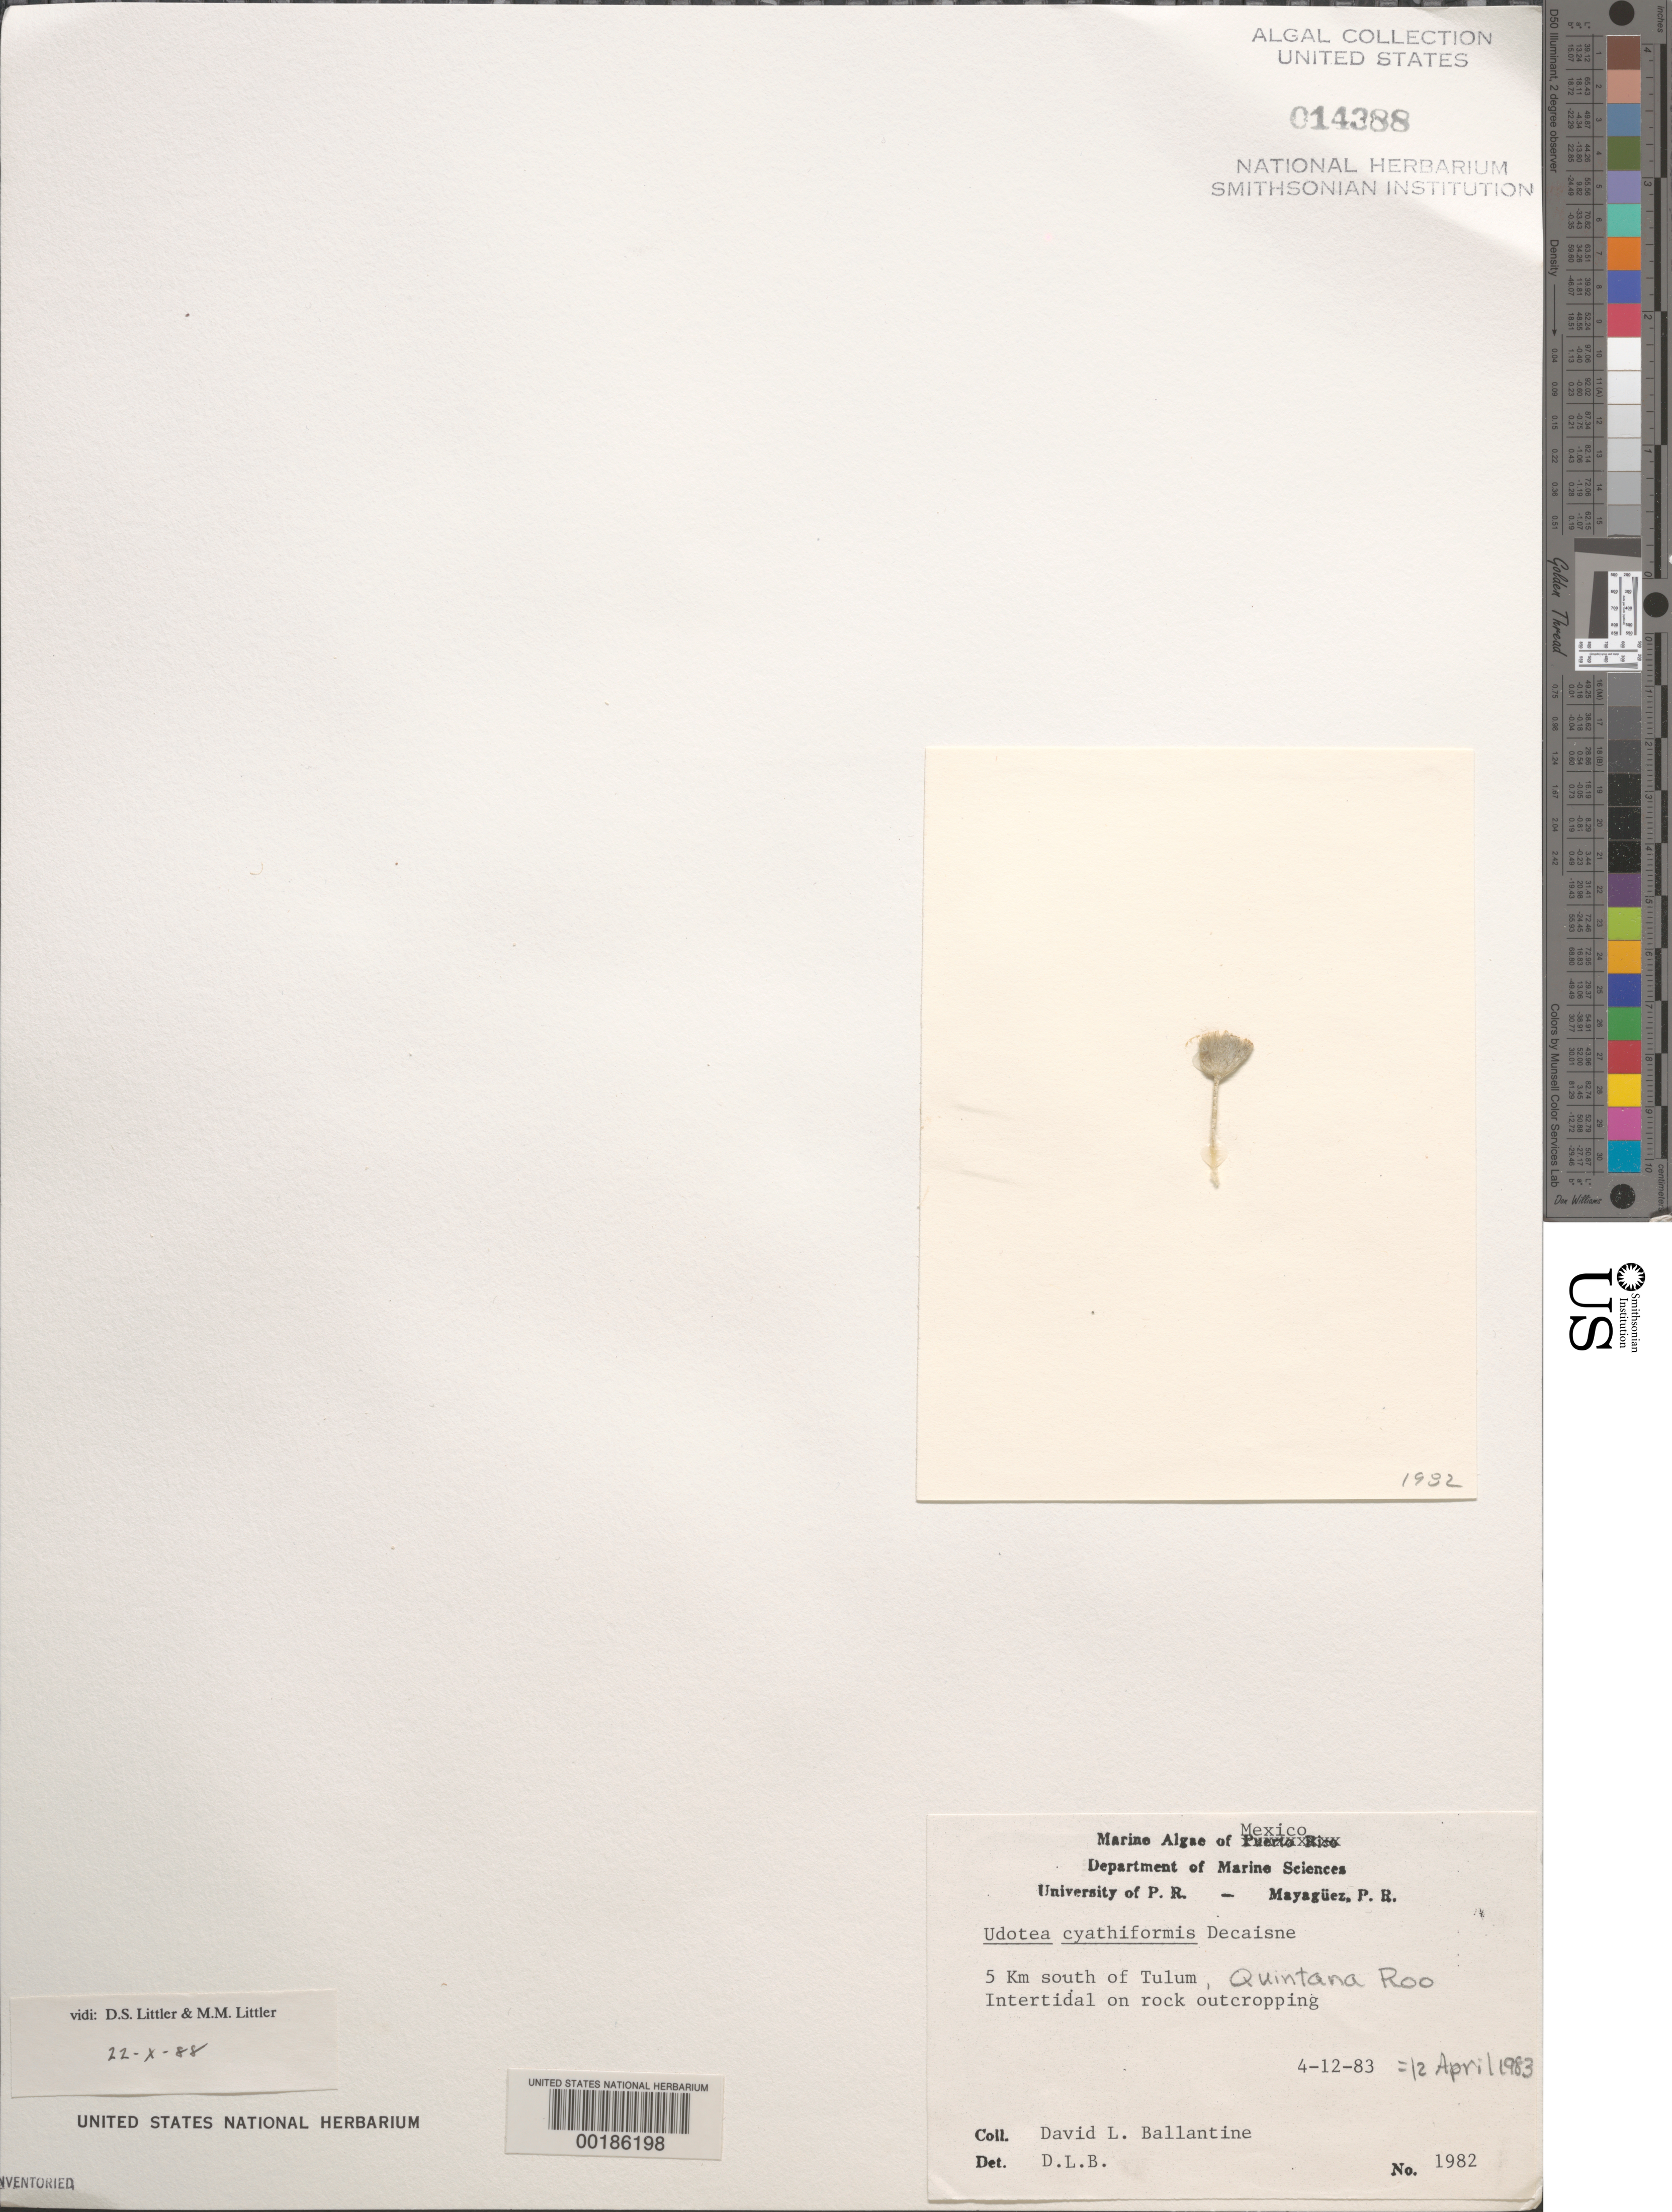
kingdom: Plantae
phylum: Chlorophyta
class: Ulvophyceae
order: Bryopsidales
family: Udoteaceae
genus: Udotea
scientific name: Udotea cyathiformis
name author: Decne.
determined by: Ballantine, D. L.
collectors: D.L. Ballantine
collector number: DLB 1982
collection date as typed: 12 Apr 1983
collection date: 1983-04-12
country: Mexico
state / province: Quintana Roo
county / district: Tulum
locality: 5 km south of Tulum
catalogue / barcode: US 14388